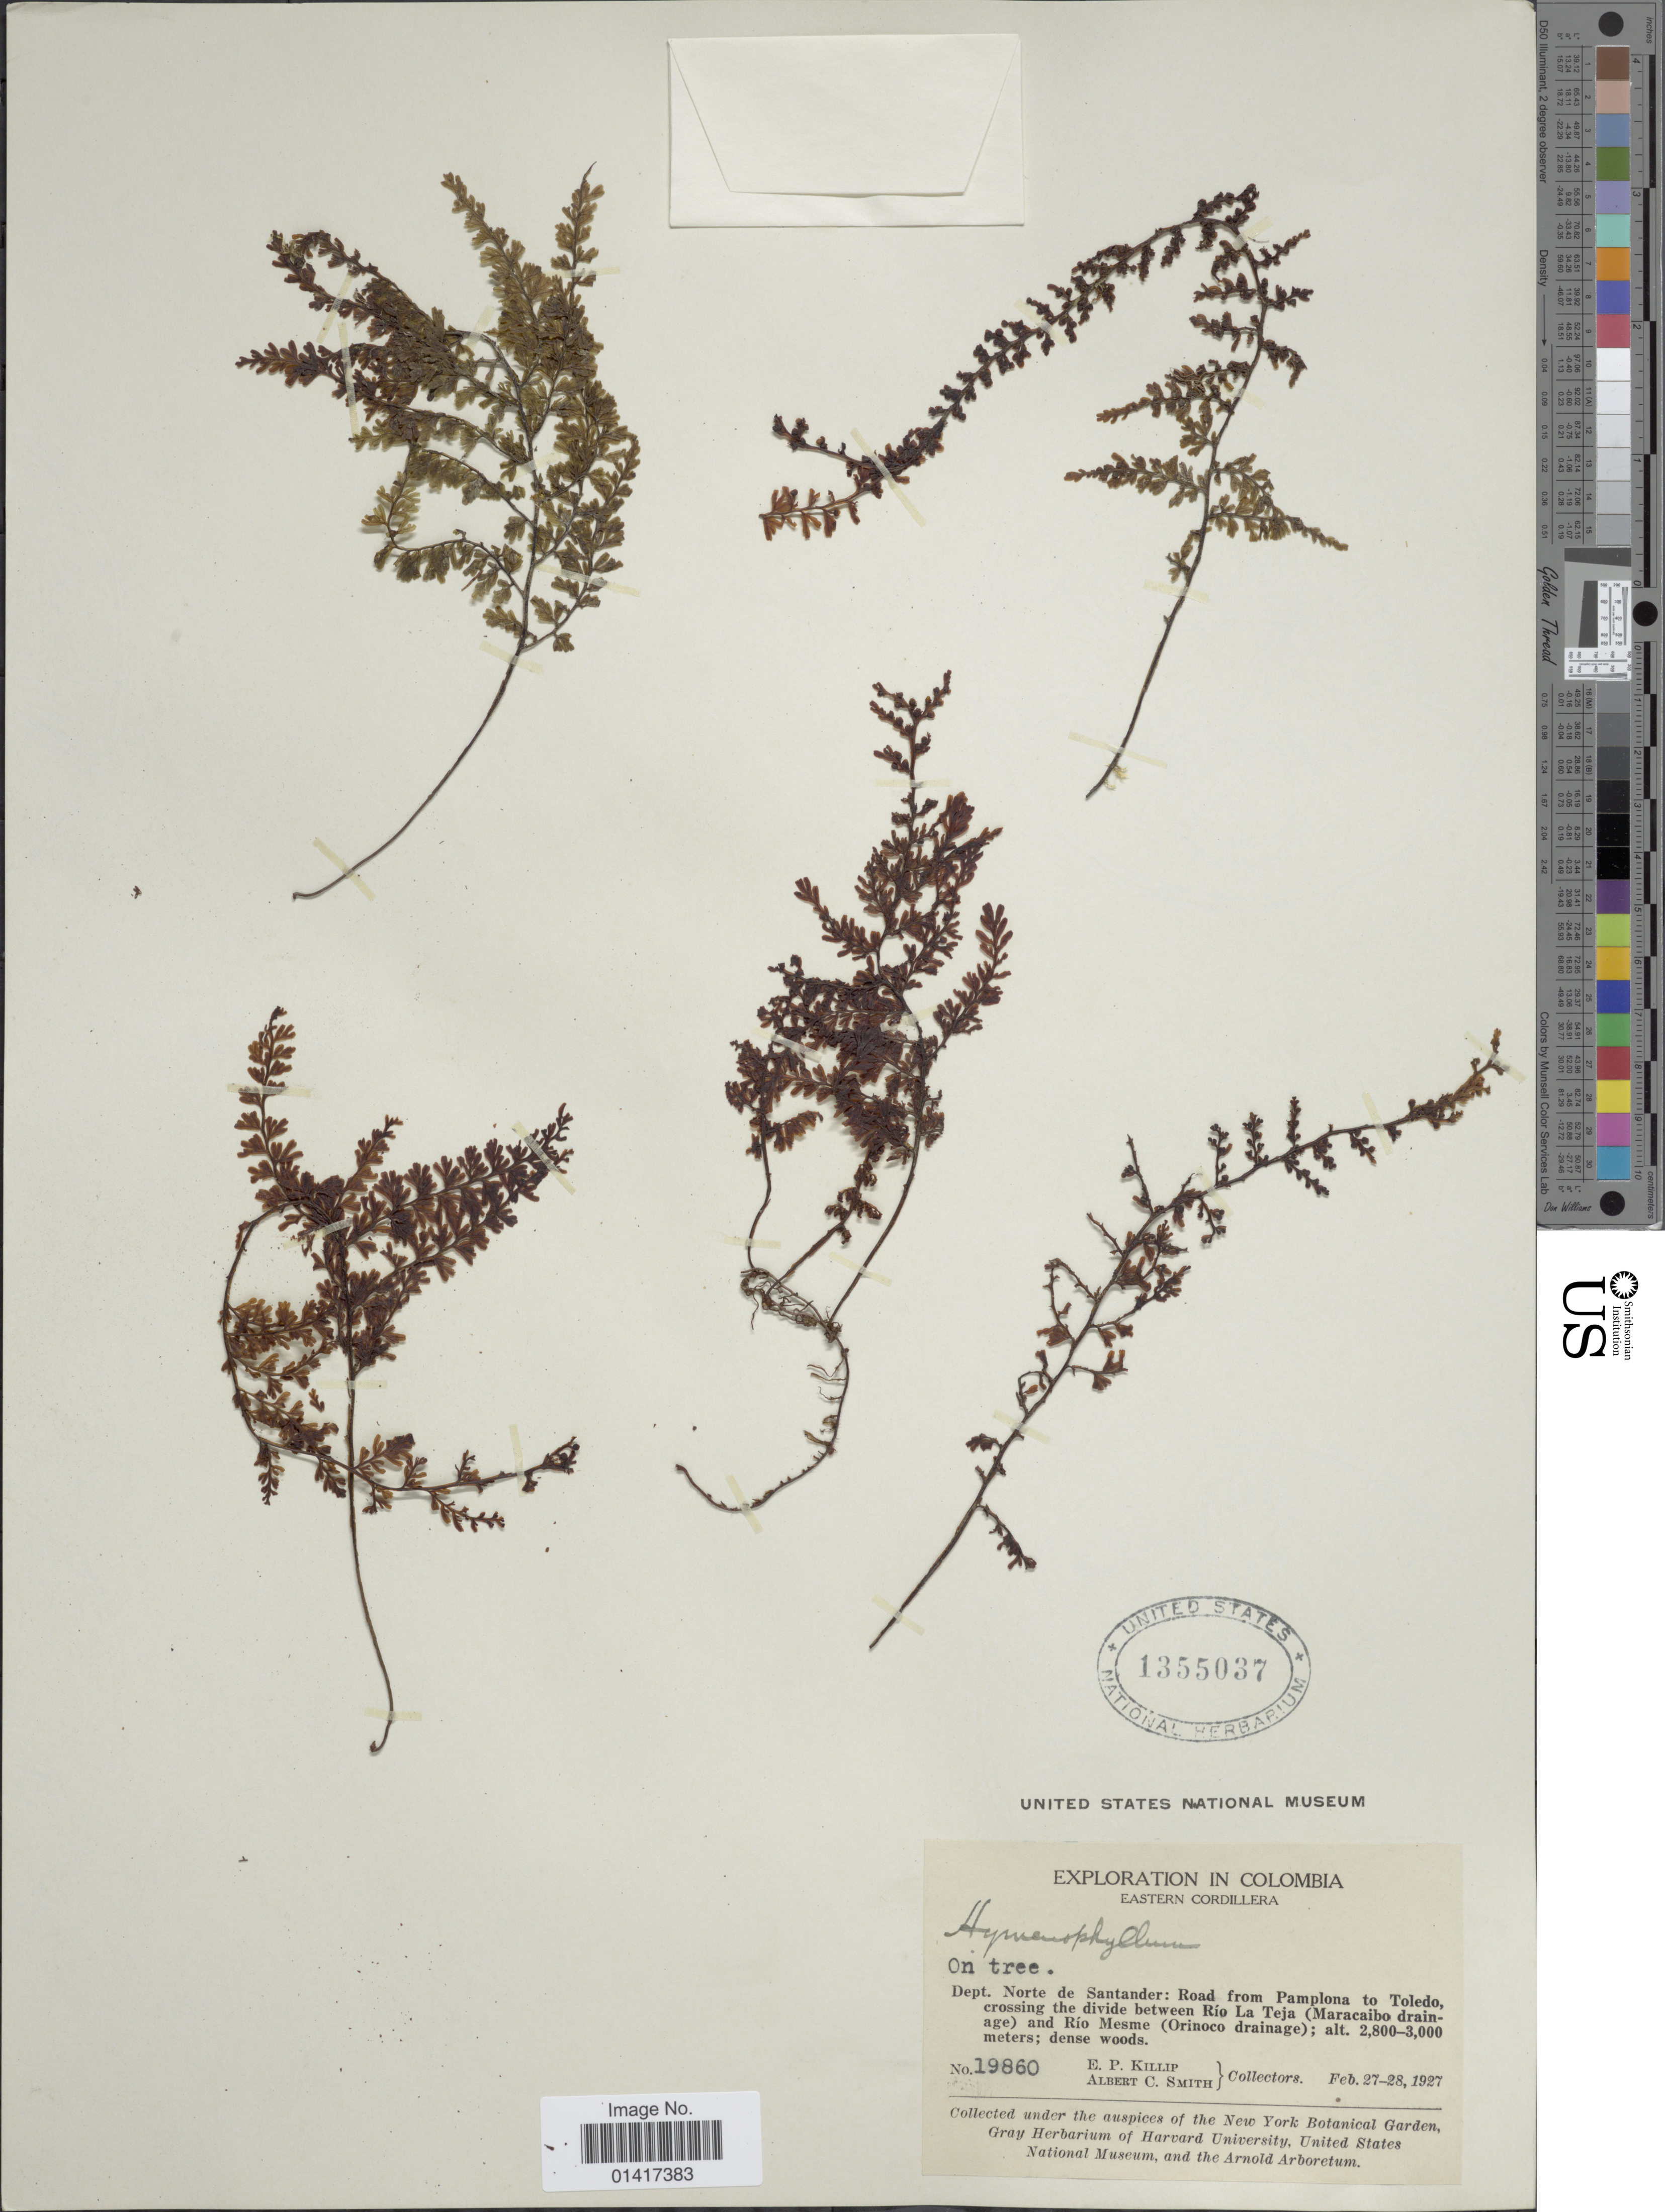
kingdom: Plantae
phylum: Tracheophyta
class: Polypodiopsida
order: Hymenophyllales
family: Hymenophyllaceae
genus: Hymenophyllum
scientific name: Hymenophyllum sp.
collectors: E. P. Killip & A. C. Smith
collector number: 19860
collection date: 1927-02-27/1927-02-28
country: Colombia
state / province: Norte de Santander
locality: Eastern Cordillera. Dept. Norte de Santander: Road from Pamplona to Toledo, crossing the divide between Rio la Teja (Maracaibo drainage) and Rio Mesme (Orinoco drainage)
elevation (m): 2800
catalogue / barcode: US 1355037